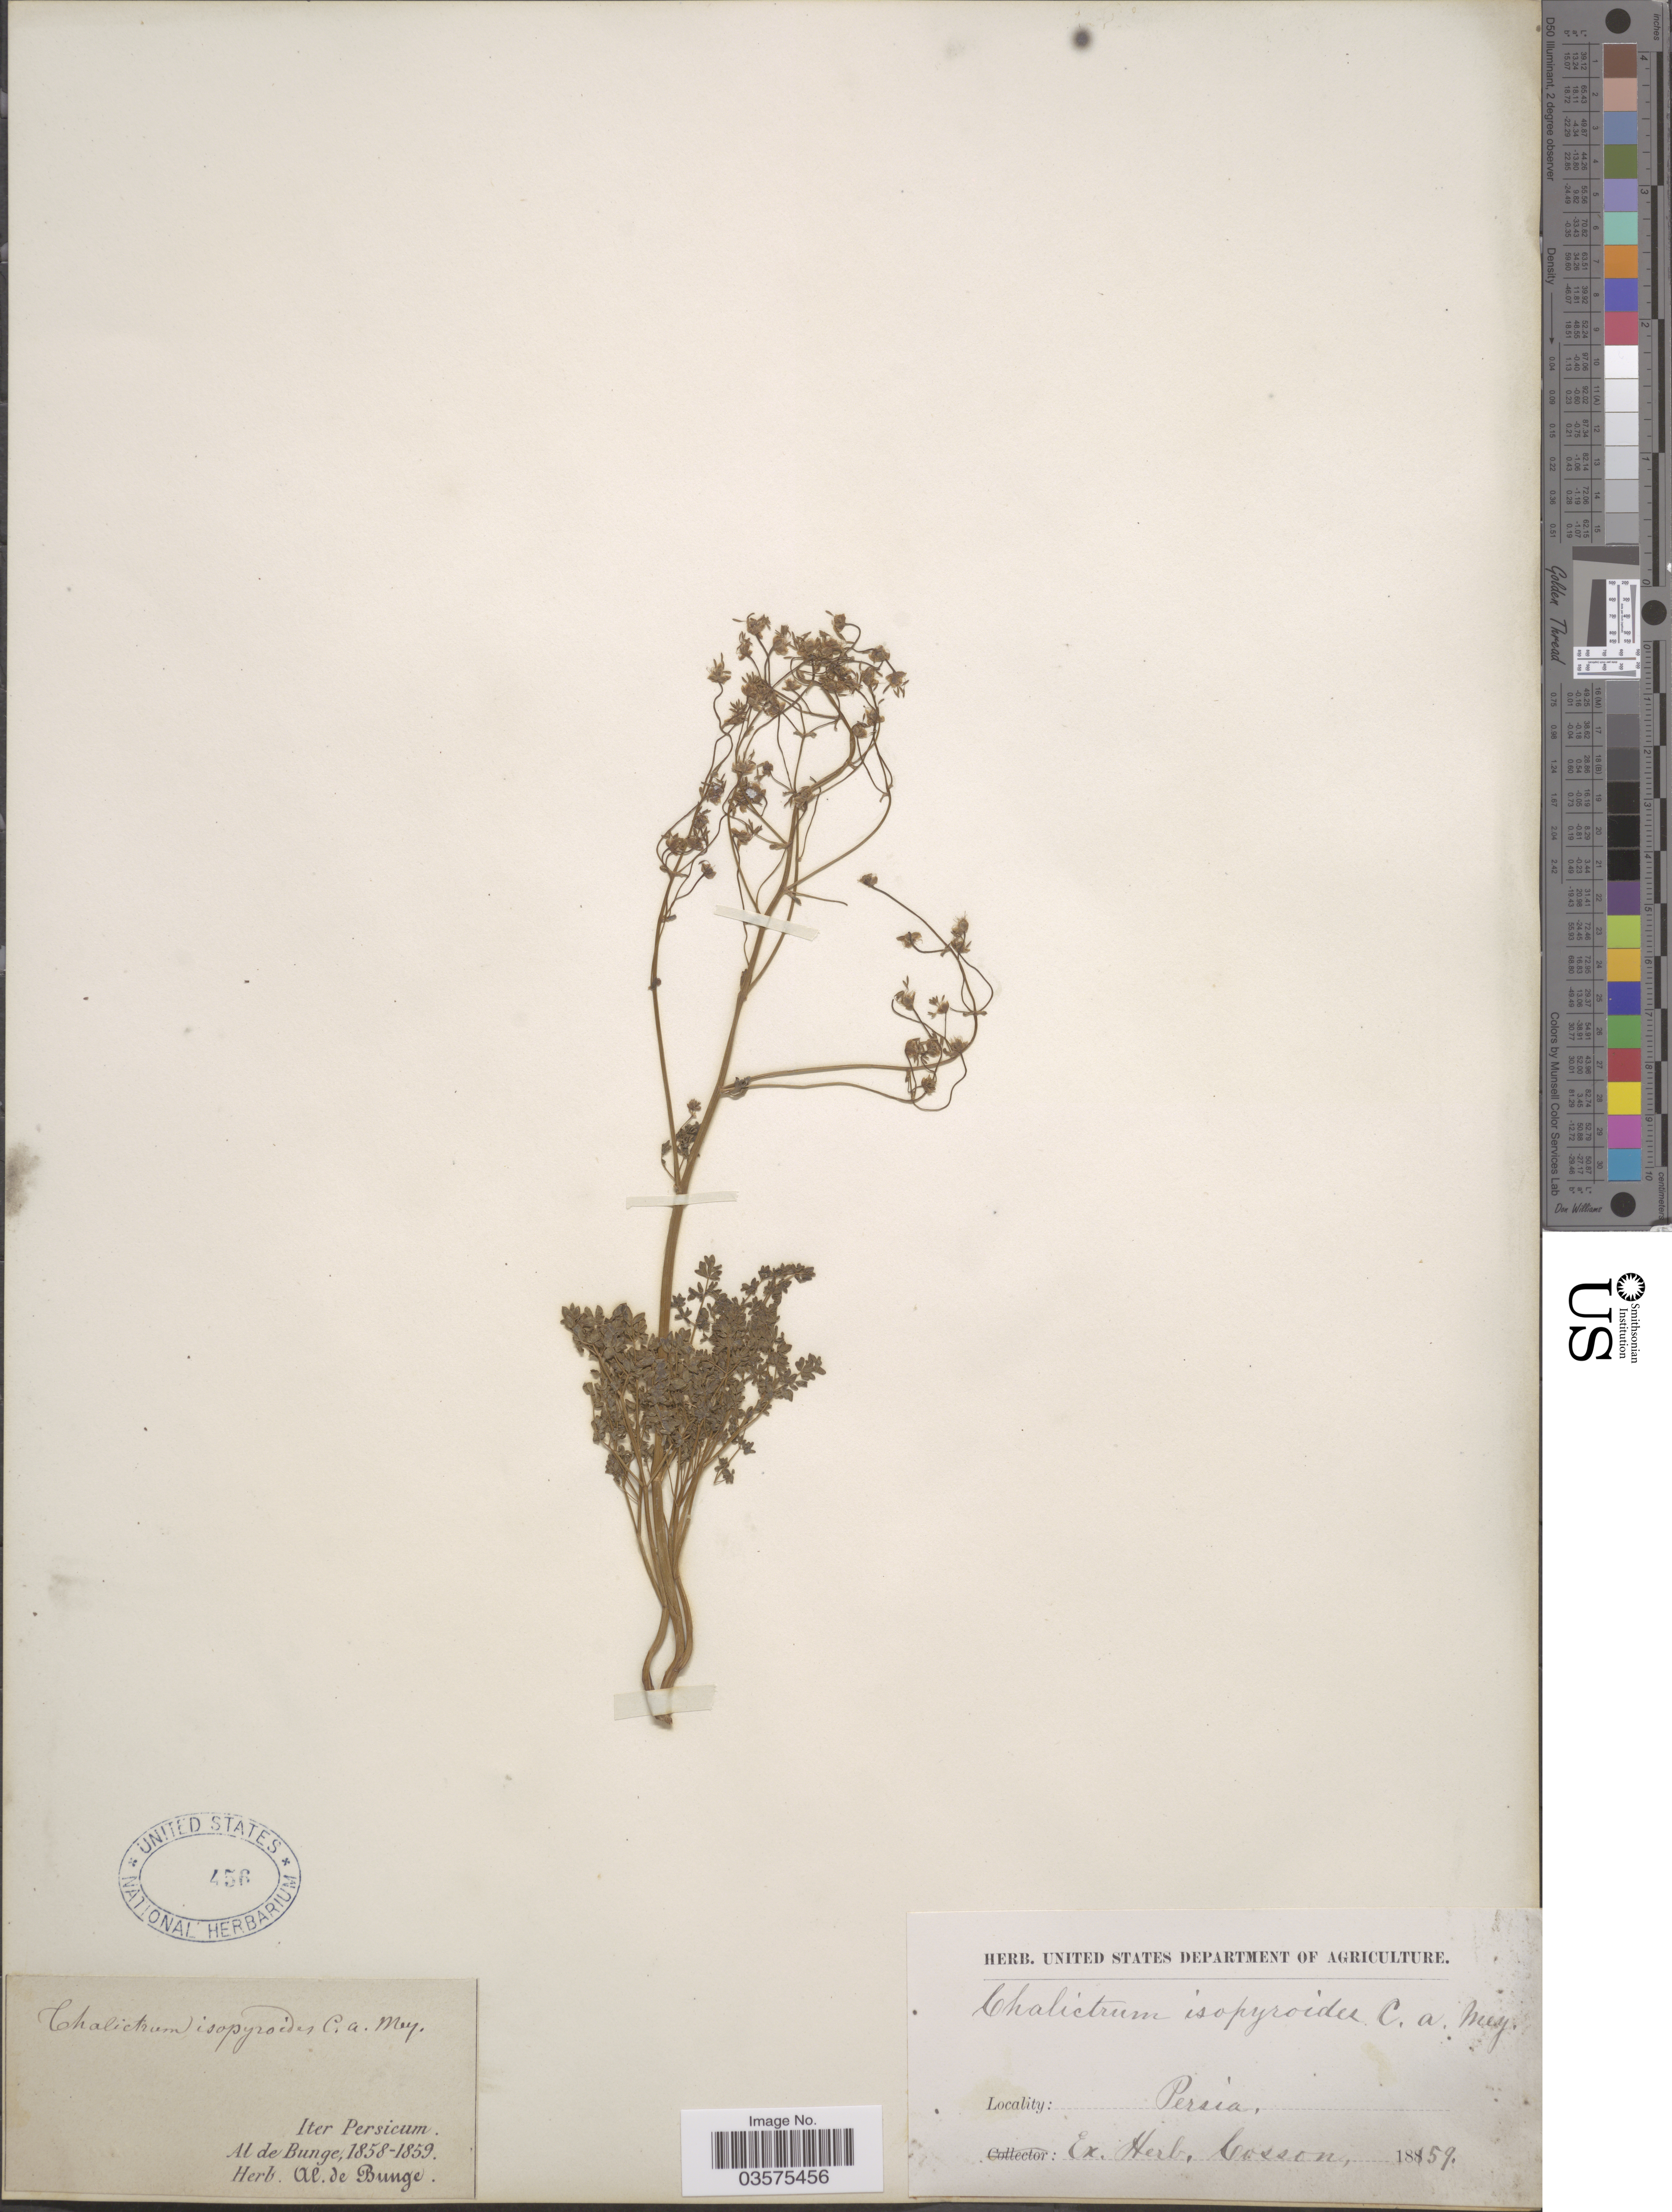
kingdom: Plantae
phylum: Tracheophyta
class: Magnoliopsida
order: Ranunculales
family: Ranunculaceae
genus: Thalictrum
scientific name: Thalictrum isopyroides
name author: C.A. Mey.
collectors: A. de Bunge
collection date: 1858/1859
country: Iran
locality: Persicum. Persia.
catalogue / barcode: US 456